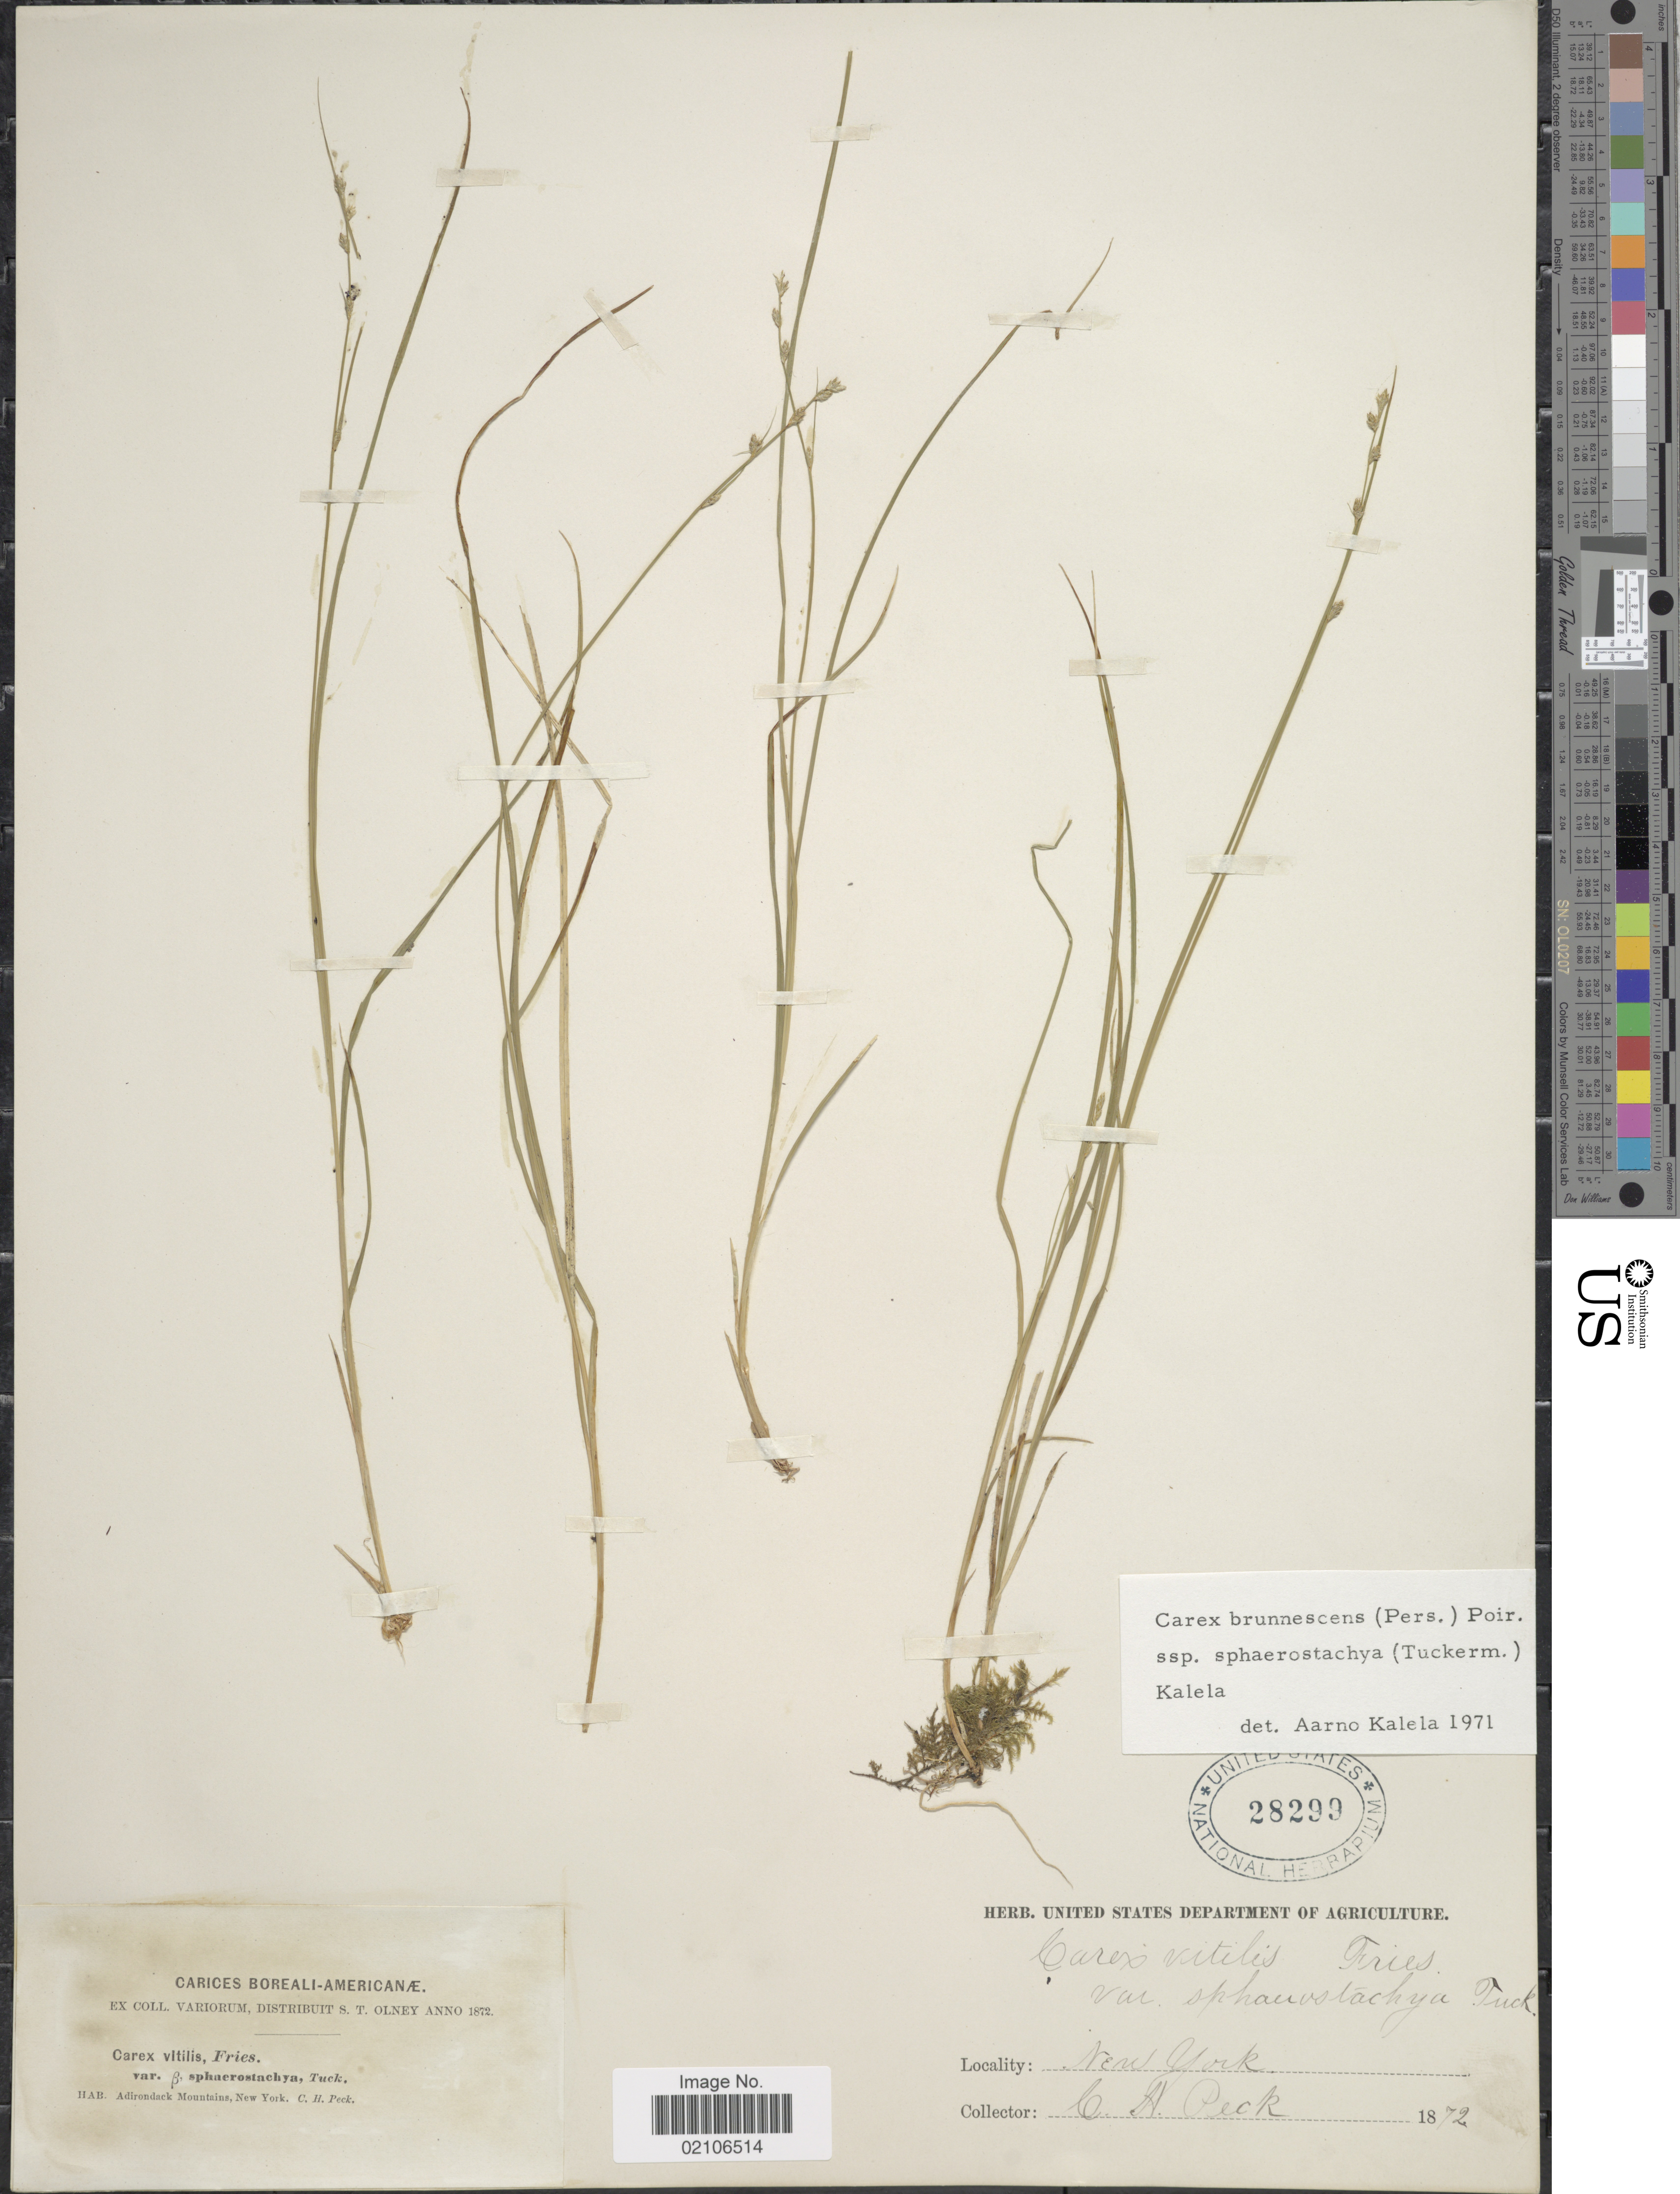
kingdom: Plantae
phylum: Tracheophyta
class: Liliopsida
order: Poales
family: Cyperaceae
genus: Carex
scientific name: Carex brunnescens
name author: (Pers.) Poir.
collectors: C. H. Peck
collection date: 1872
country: United States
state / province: New York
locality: Adirondack Mountains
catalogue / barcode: US 28299